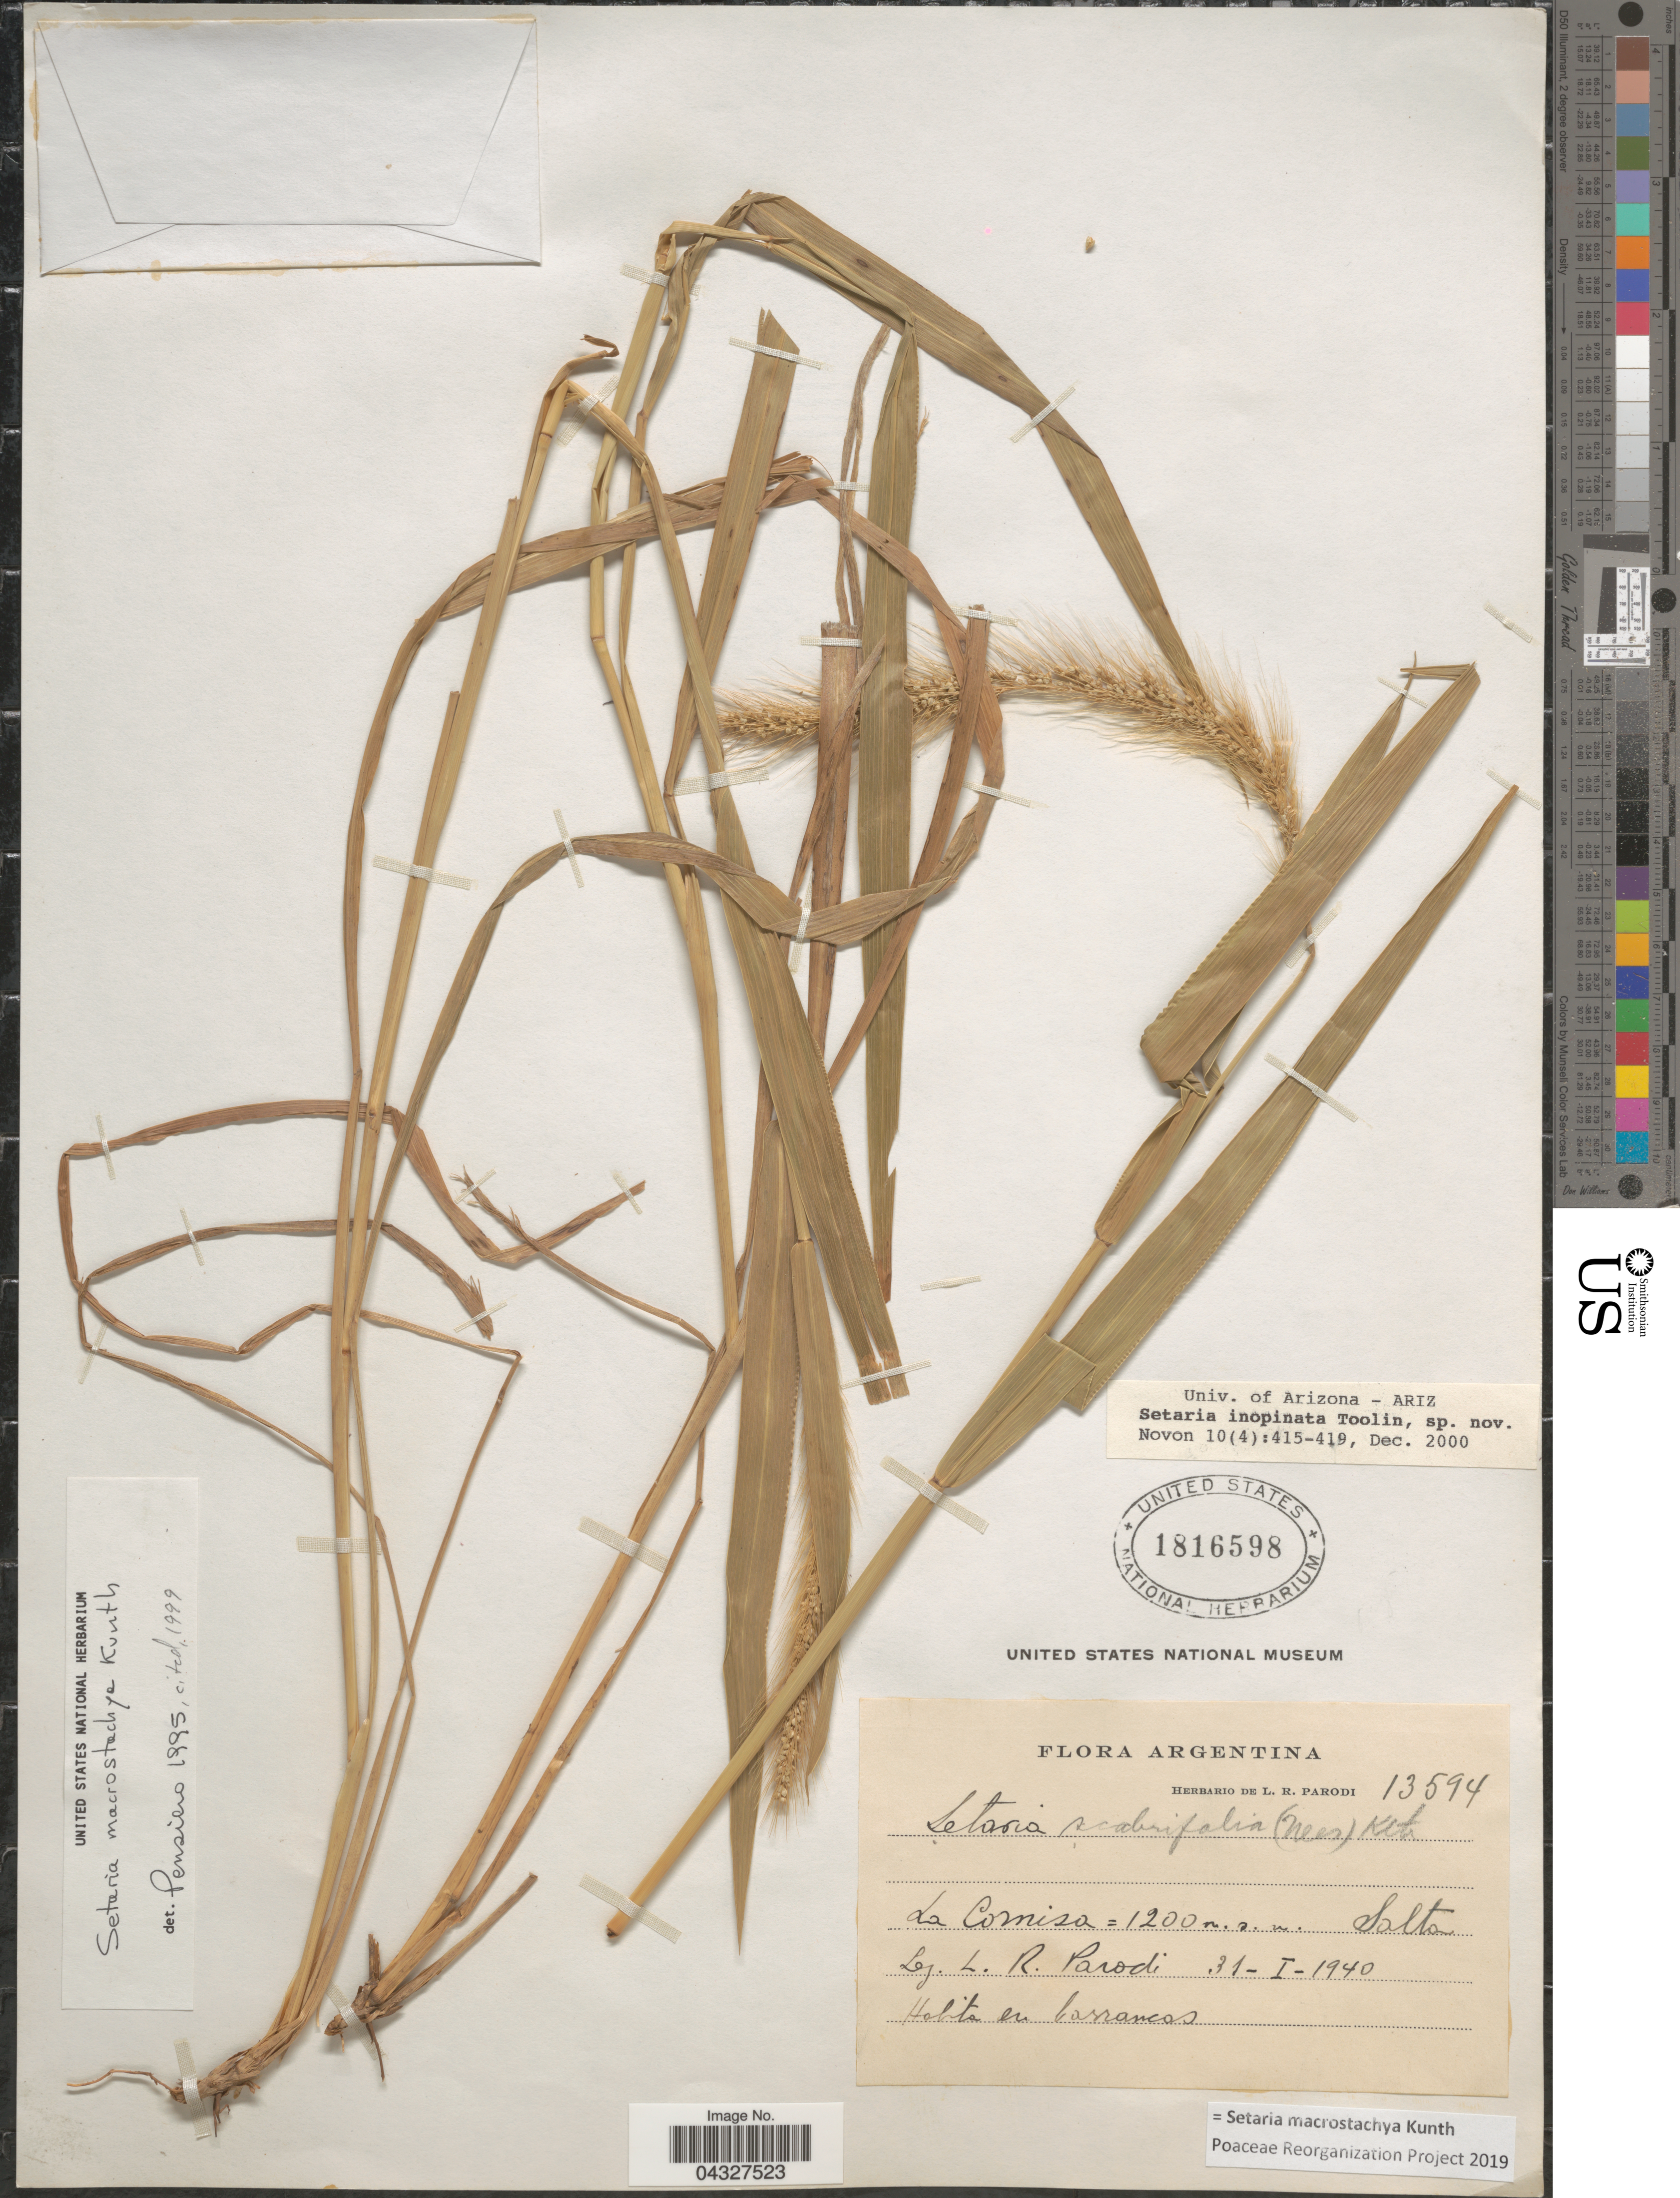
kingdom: Plantae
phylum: Tracheophyta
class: Liliopsida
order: Poales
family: Poaceae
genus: Setaria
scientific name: Setaria macrostachya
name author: Kunth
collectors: L. R. Parodi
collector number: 13594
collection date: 1940-01-31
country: Argentina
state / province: Salta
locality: La Comisa.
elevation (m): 1200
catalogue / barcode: US 1816598